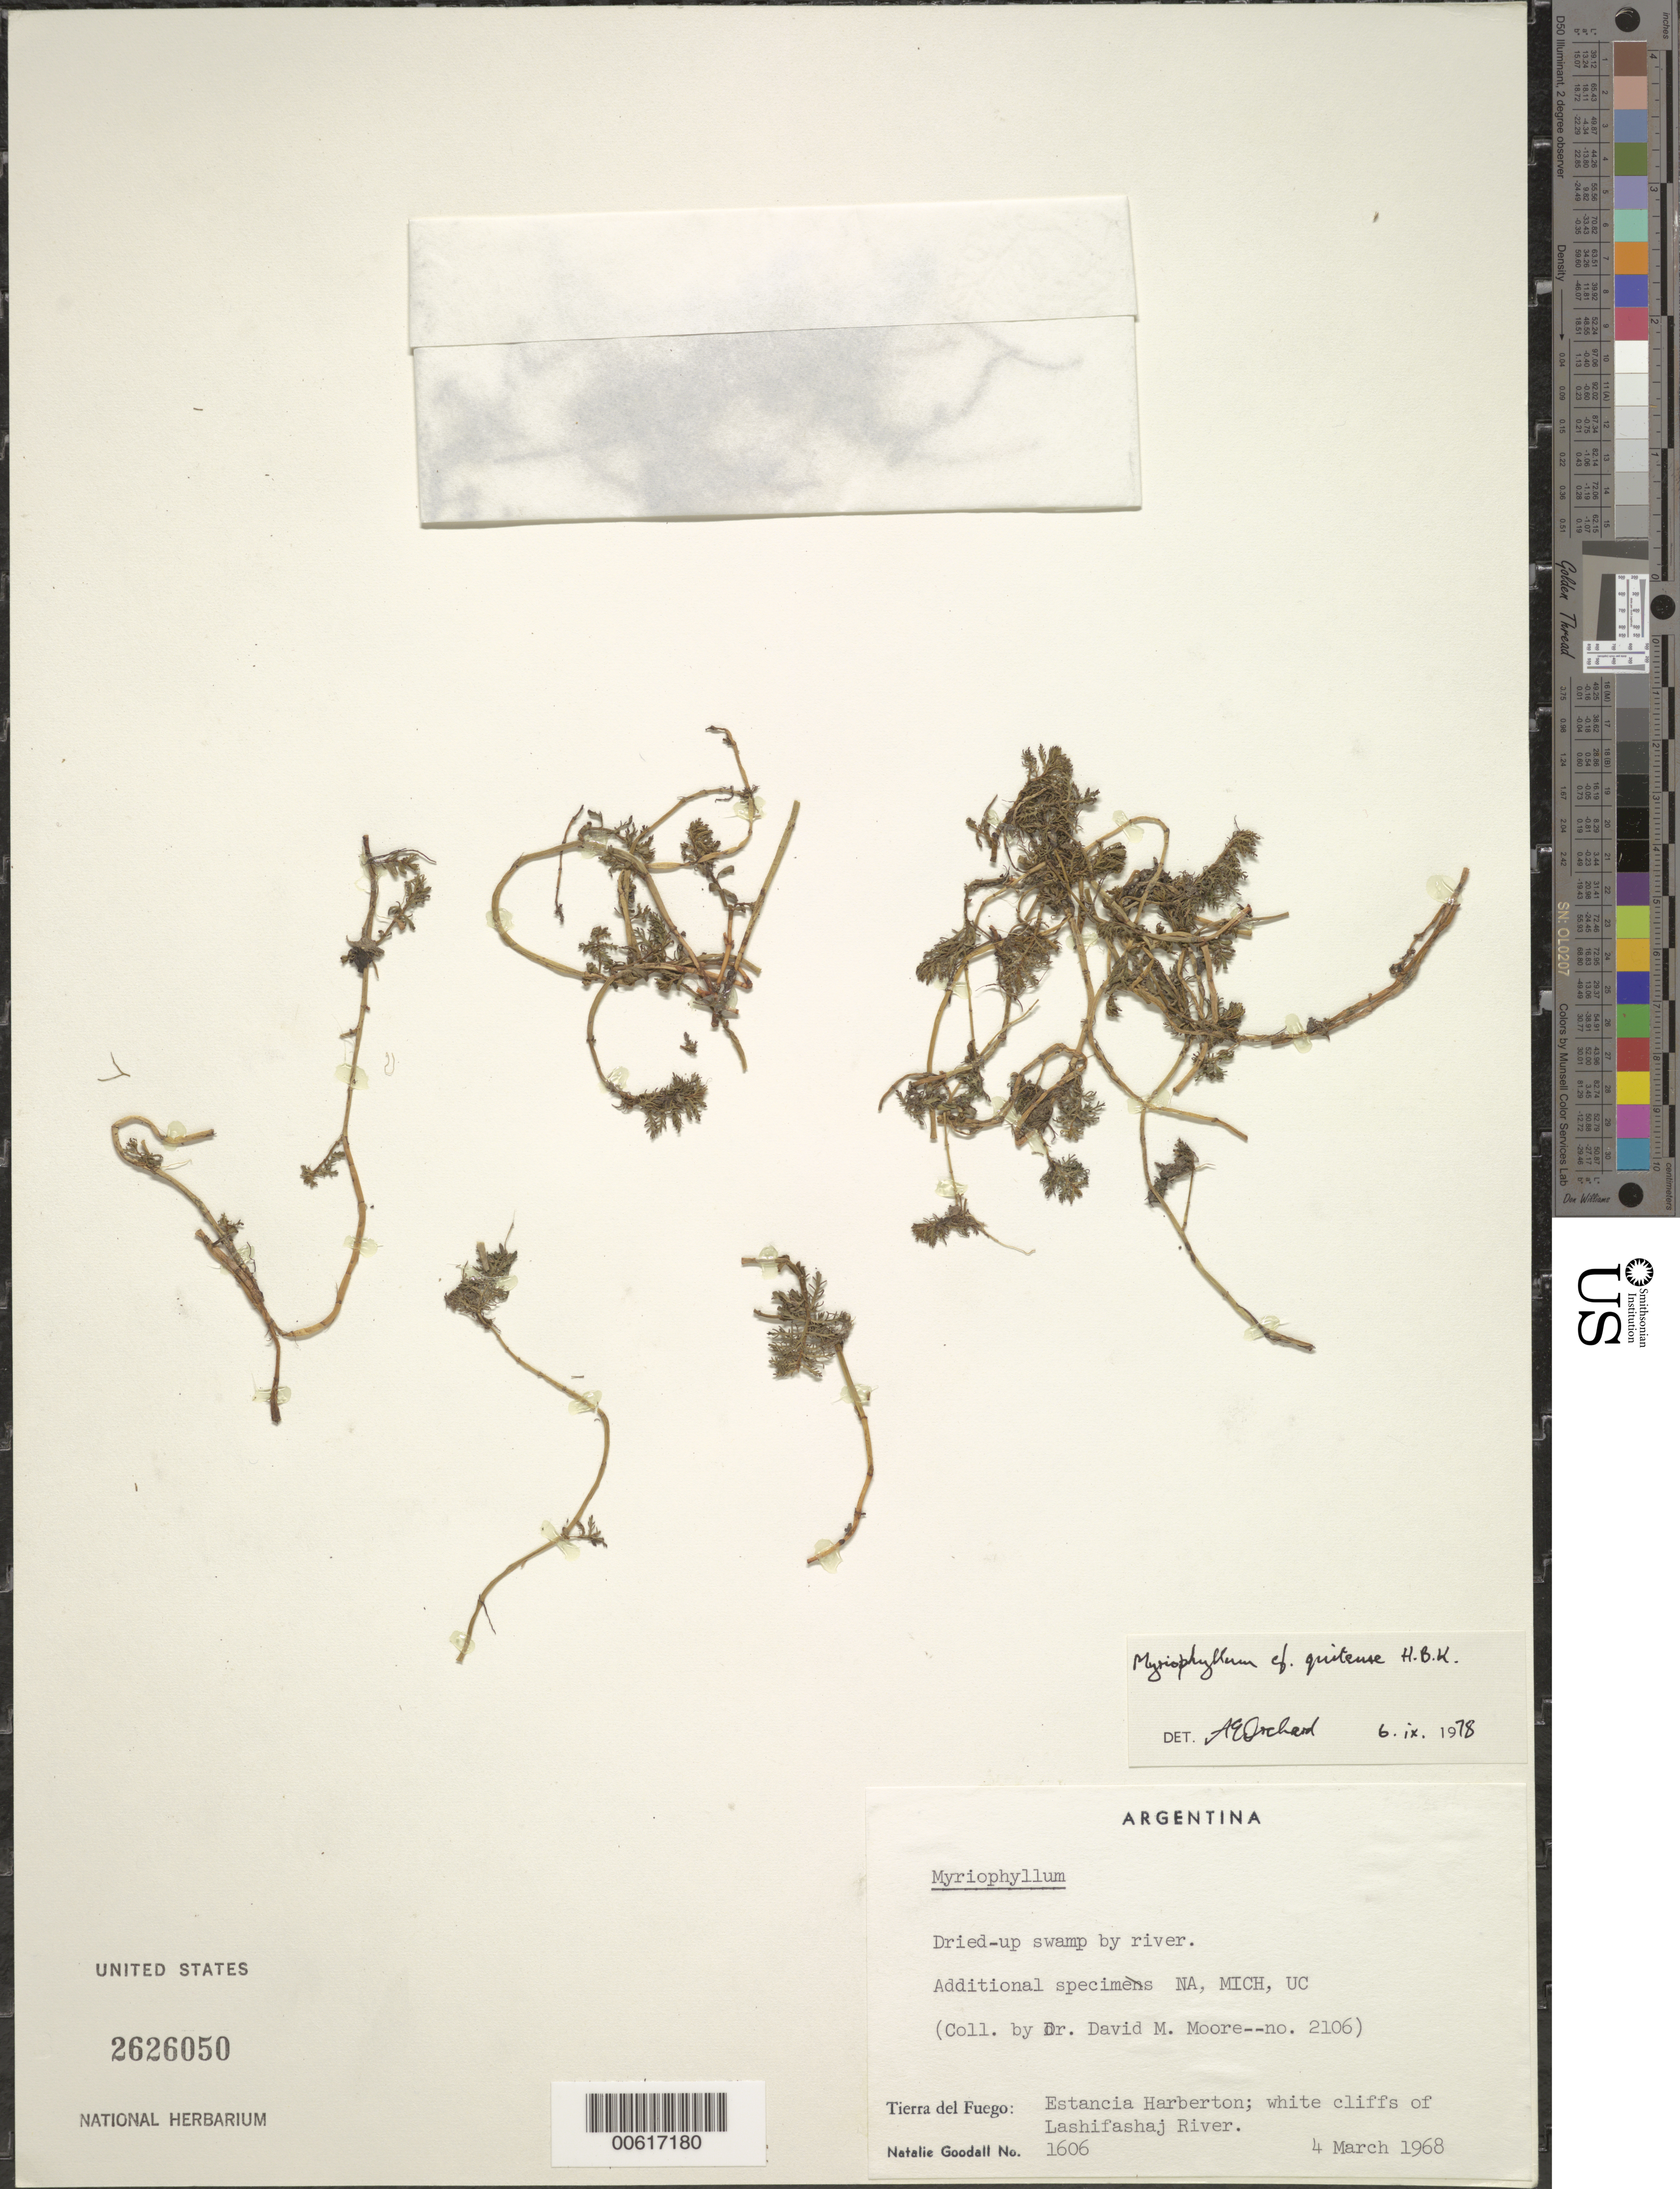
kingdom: Plantae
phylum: Tracheophyta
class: Magnoliopsida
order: Saxifragales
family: Haloragaceae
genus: Myriophyllum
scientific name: Myriophyllum quitense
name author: Kunth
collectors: N. Goodall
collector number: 1606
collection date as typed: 04 Mar 1968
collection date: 1968-03-04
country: Argentina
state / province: Tierra del Fuego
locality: Estancia Harberton, cliffS of Lashifashaj River.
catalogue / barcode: US 2626050